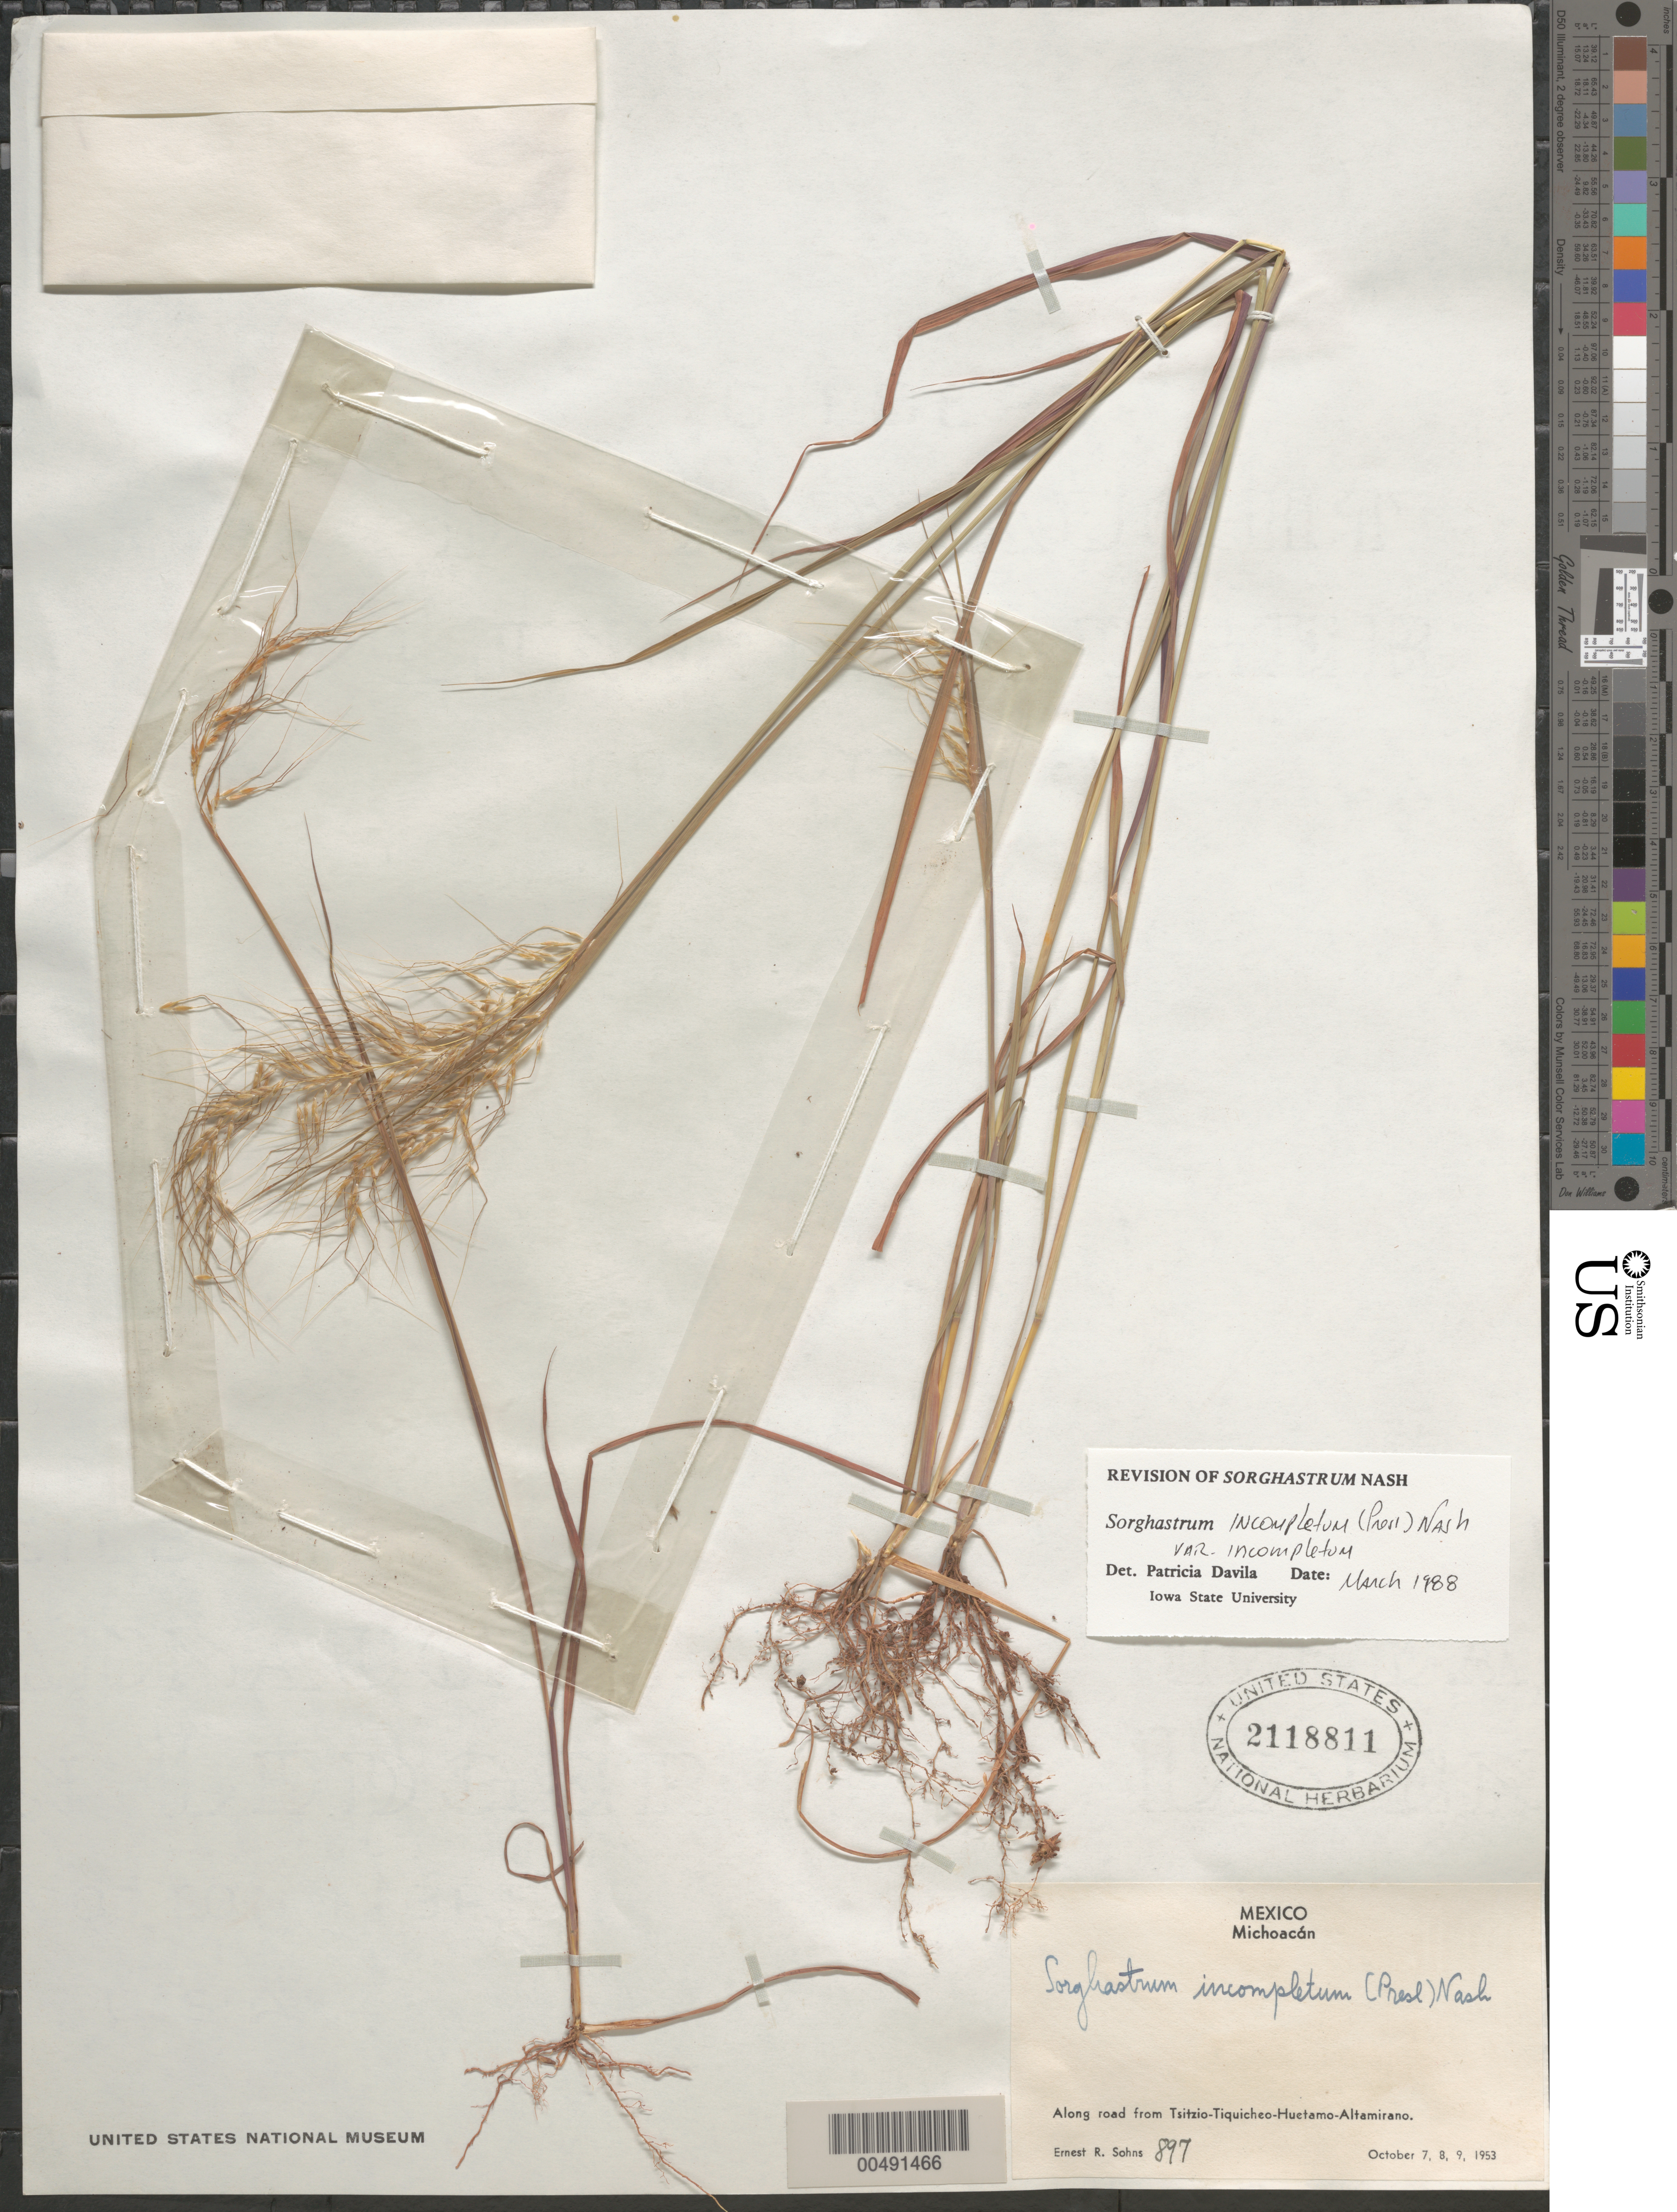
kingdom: Plantae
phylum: Tracheophyta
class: Liliopsida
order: Poales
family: Poaceae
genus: Sorghastrum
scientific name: Sorghastrum incompletum var. incompletum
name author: (J. Presl) Nash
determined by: Dávila, P. D.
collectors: E. R. Sohns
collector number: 897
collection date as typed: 7 Oct 1953 to 9 Oct 1953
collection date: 1953-10-07/1953-10-09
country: Mexico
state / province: Michoacán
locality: Along rd from Tsitzio-Tiquicheo-Huetamo-Altamirano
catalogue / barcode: US 2118811